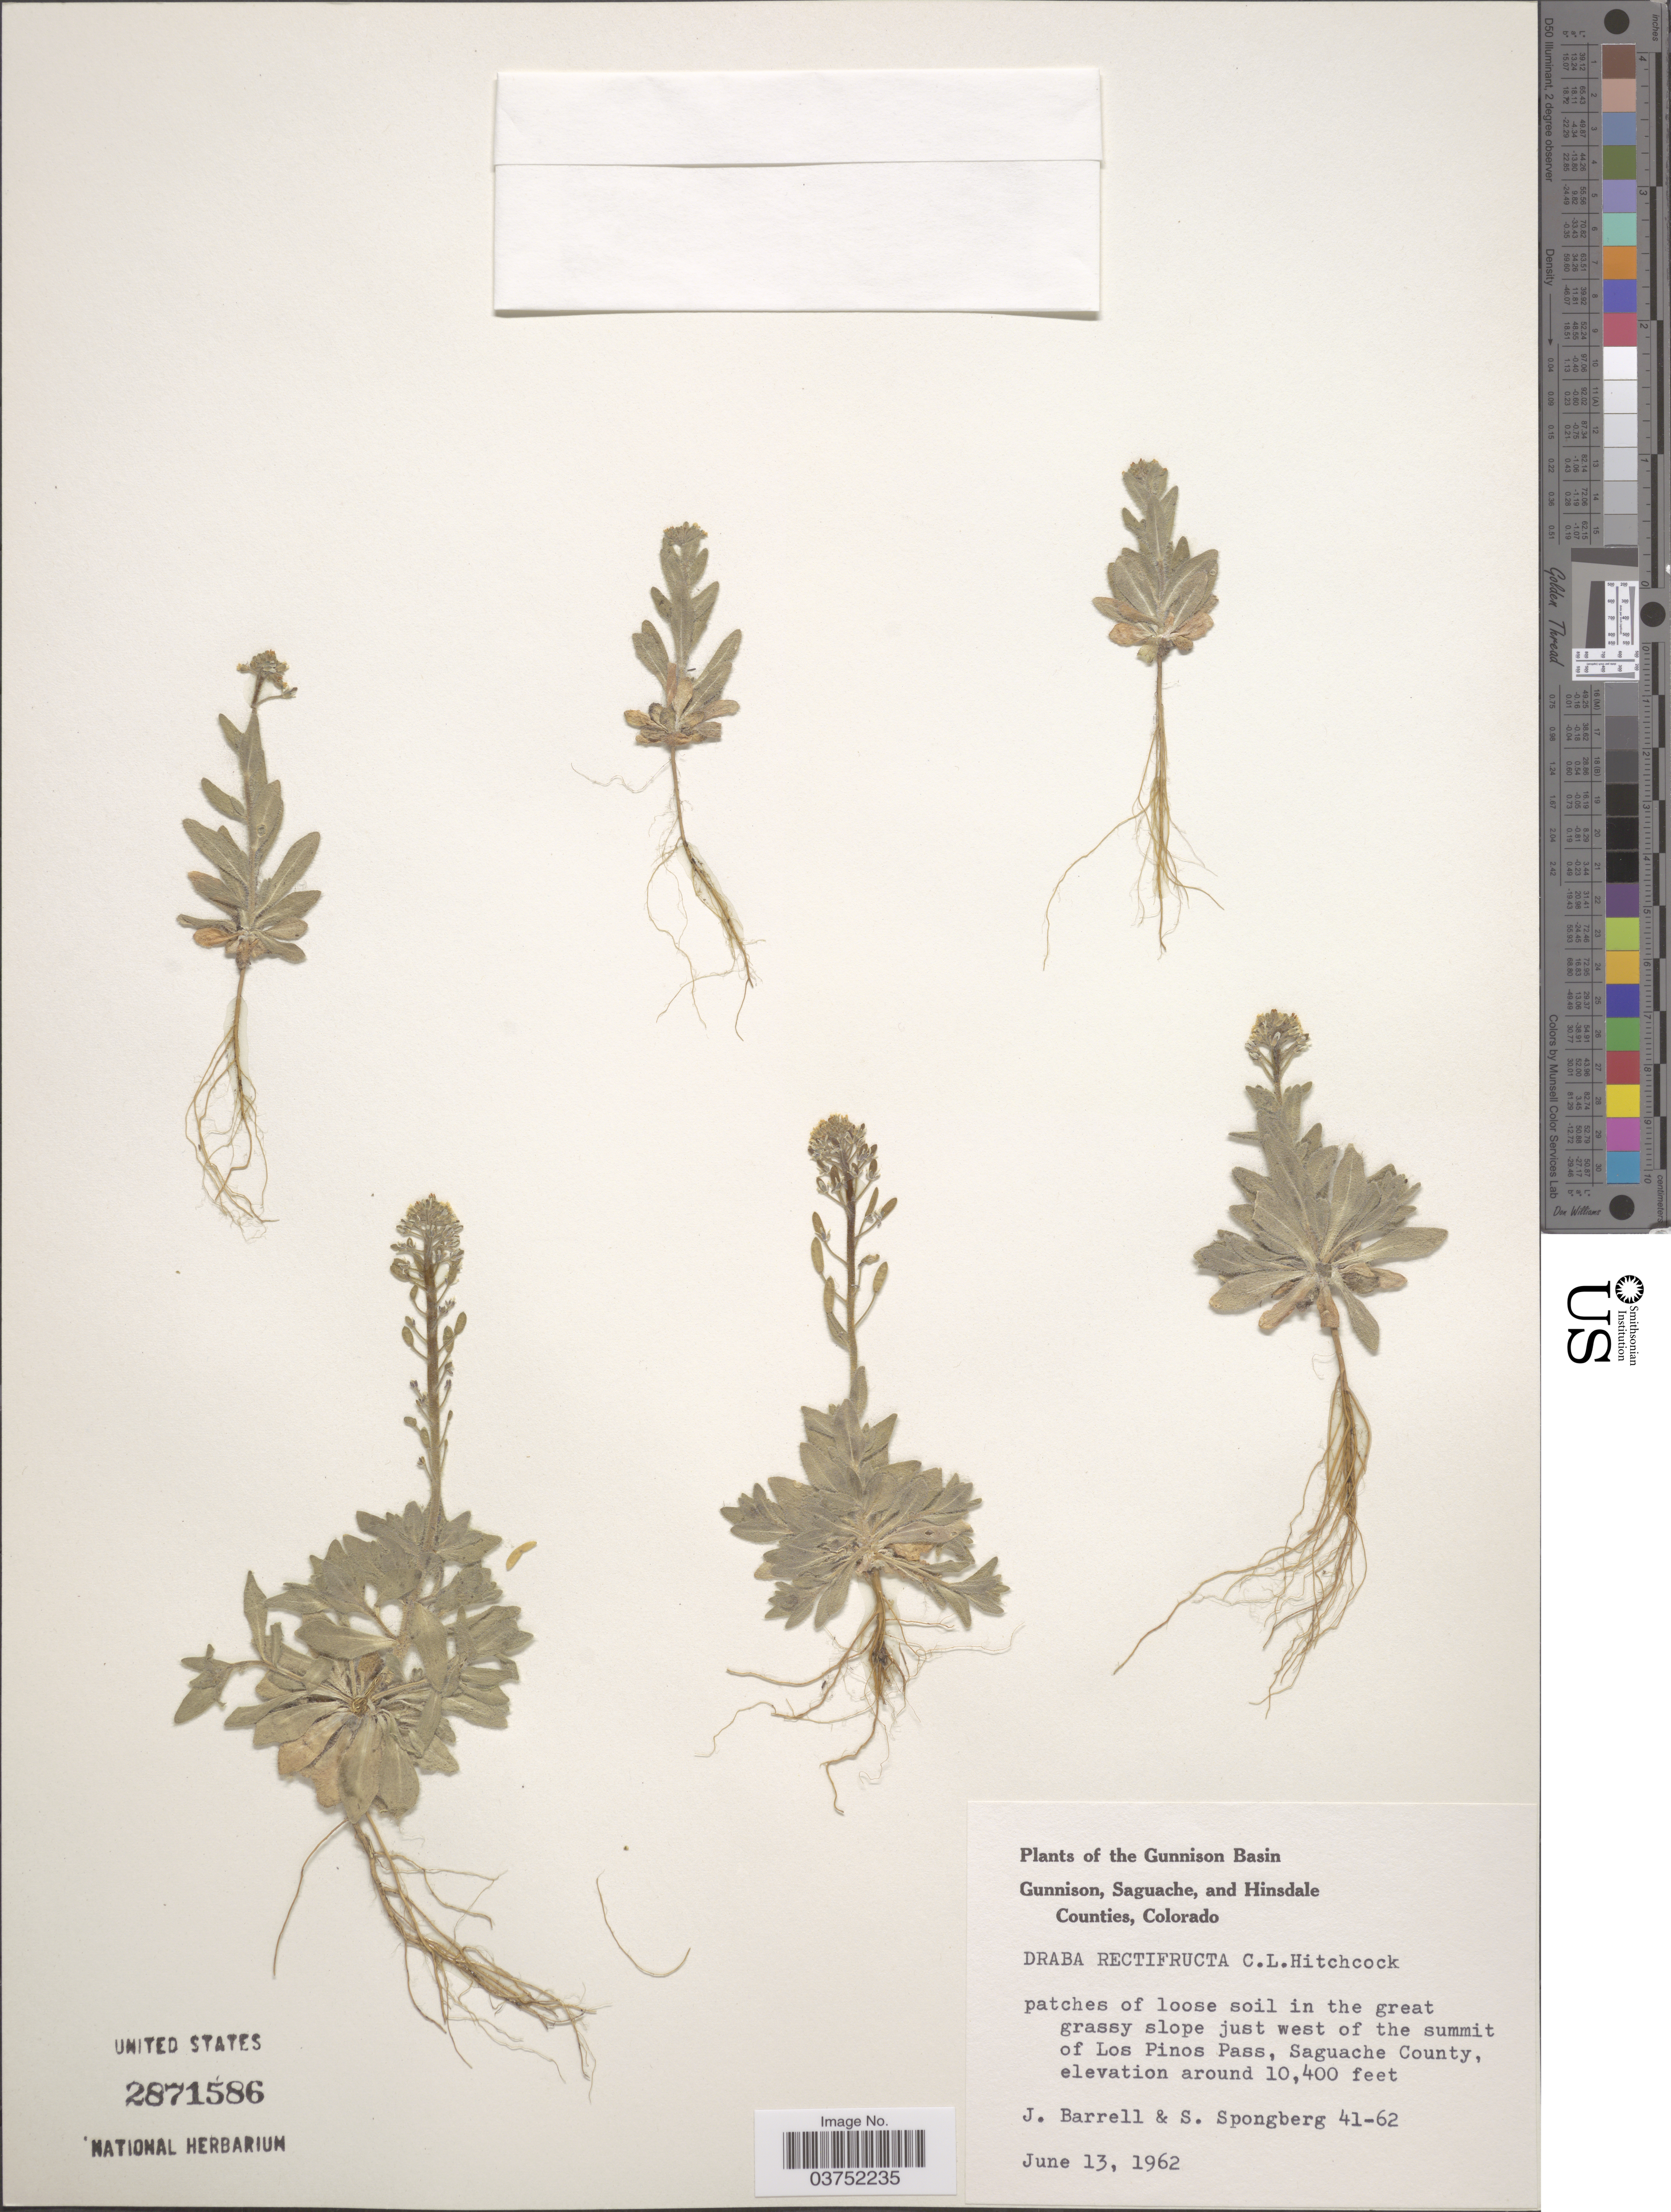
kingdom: Plantae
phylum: Tracheophyta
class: Magnoliopsida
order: Brassicales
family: Brassicaceae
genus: Draba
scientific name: Draba rectifructa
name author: C.L. Hitchc.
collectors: J. Barrell & S. A.Spongberg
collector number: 41-62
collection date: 1962-06-13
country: United States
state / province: Colorado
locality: Gunnison Basin. West of the summit of Los Pinos Pass, Saguache County.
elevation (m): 3170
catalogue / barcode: US 2871586